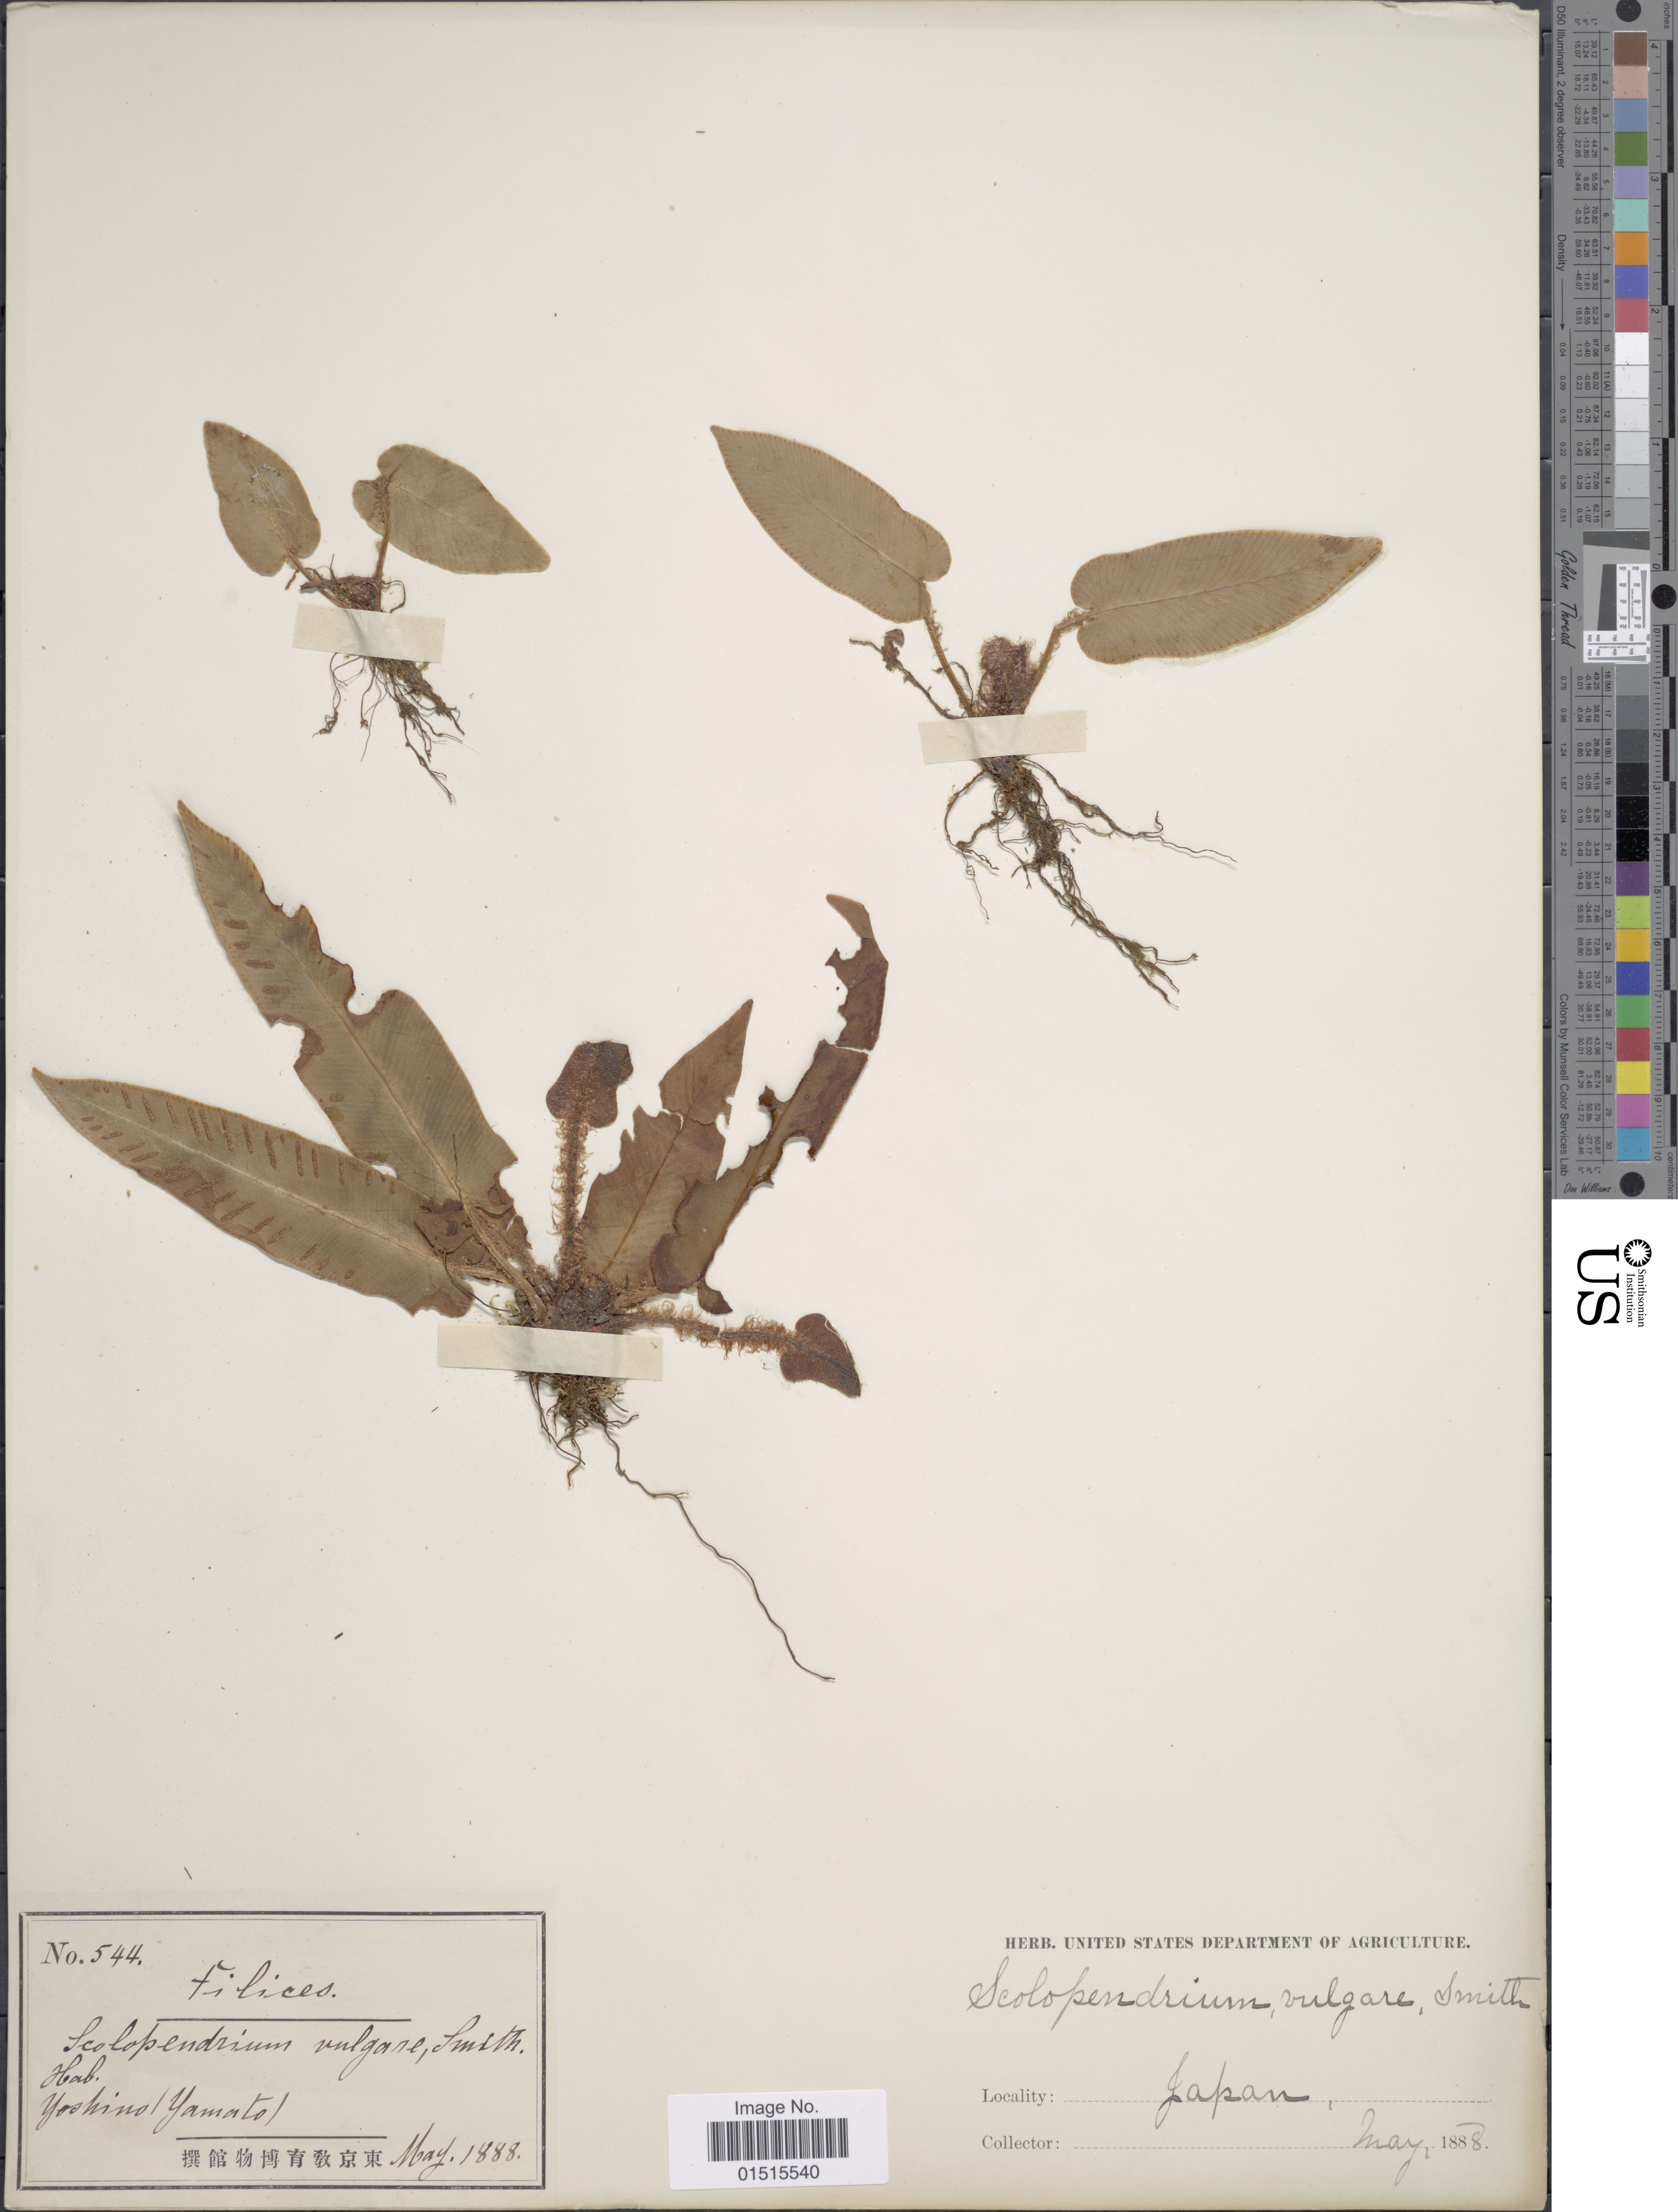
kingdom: Plantae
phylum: Tracheophyta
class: Polypodiopsida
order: Polypodiales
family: Aspleniaceae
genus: Asplenium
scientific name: Asplenium scolopendrium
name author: Sm.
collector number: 544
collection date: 1888-05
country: Japan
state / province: Nara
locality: Yoshino (Yamato)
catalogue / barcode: US 102941